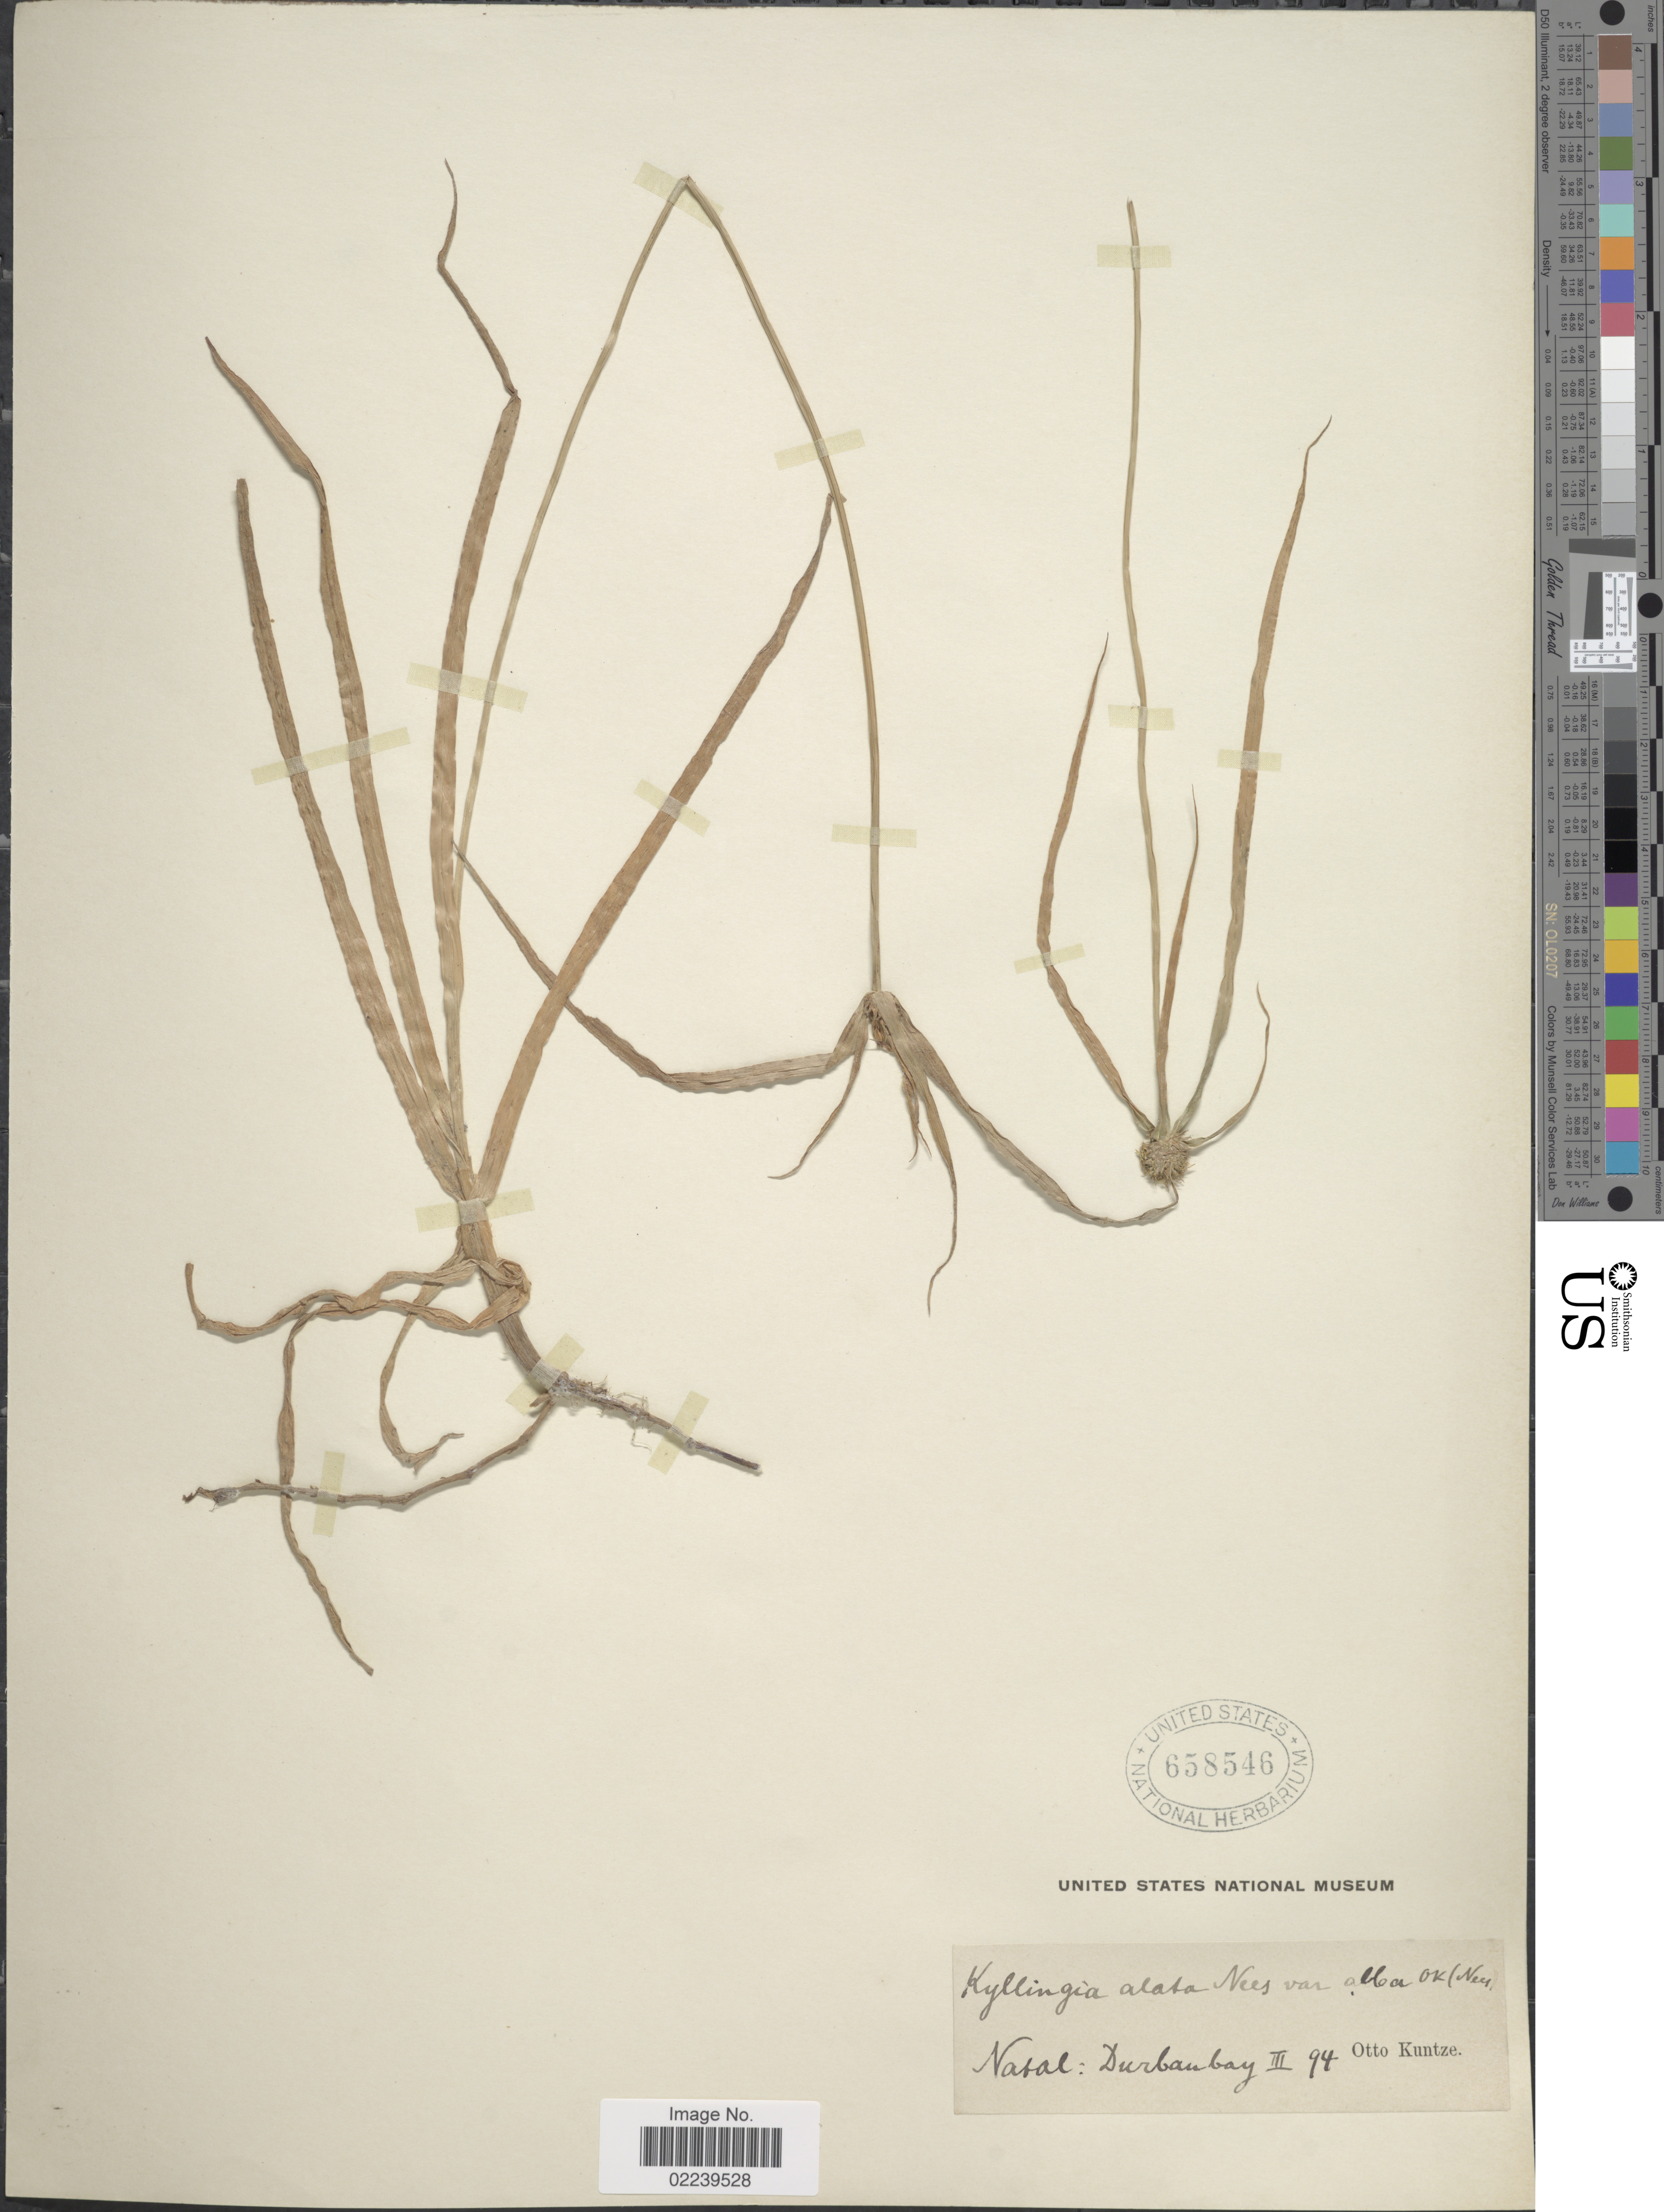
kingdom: Plantae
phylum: Tracheophyta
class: Liliopsida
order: Poales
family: Cyperaceae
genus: Cyperus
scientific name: Cyperus sp.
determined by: Strong, Mark T., (BOT), Smithsonian Institution - National Museum of Natural History (UNITED STATES)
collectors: C.E.O. Kuntze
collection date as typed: Transcribed d/m/y: /3/94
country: South Africa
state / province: KwaZulu-Natal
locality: Natal: Durbanbay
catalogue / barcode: US 658546